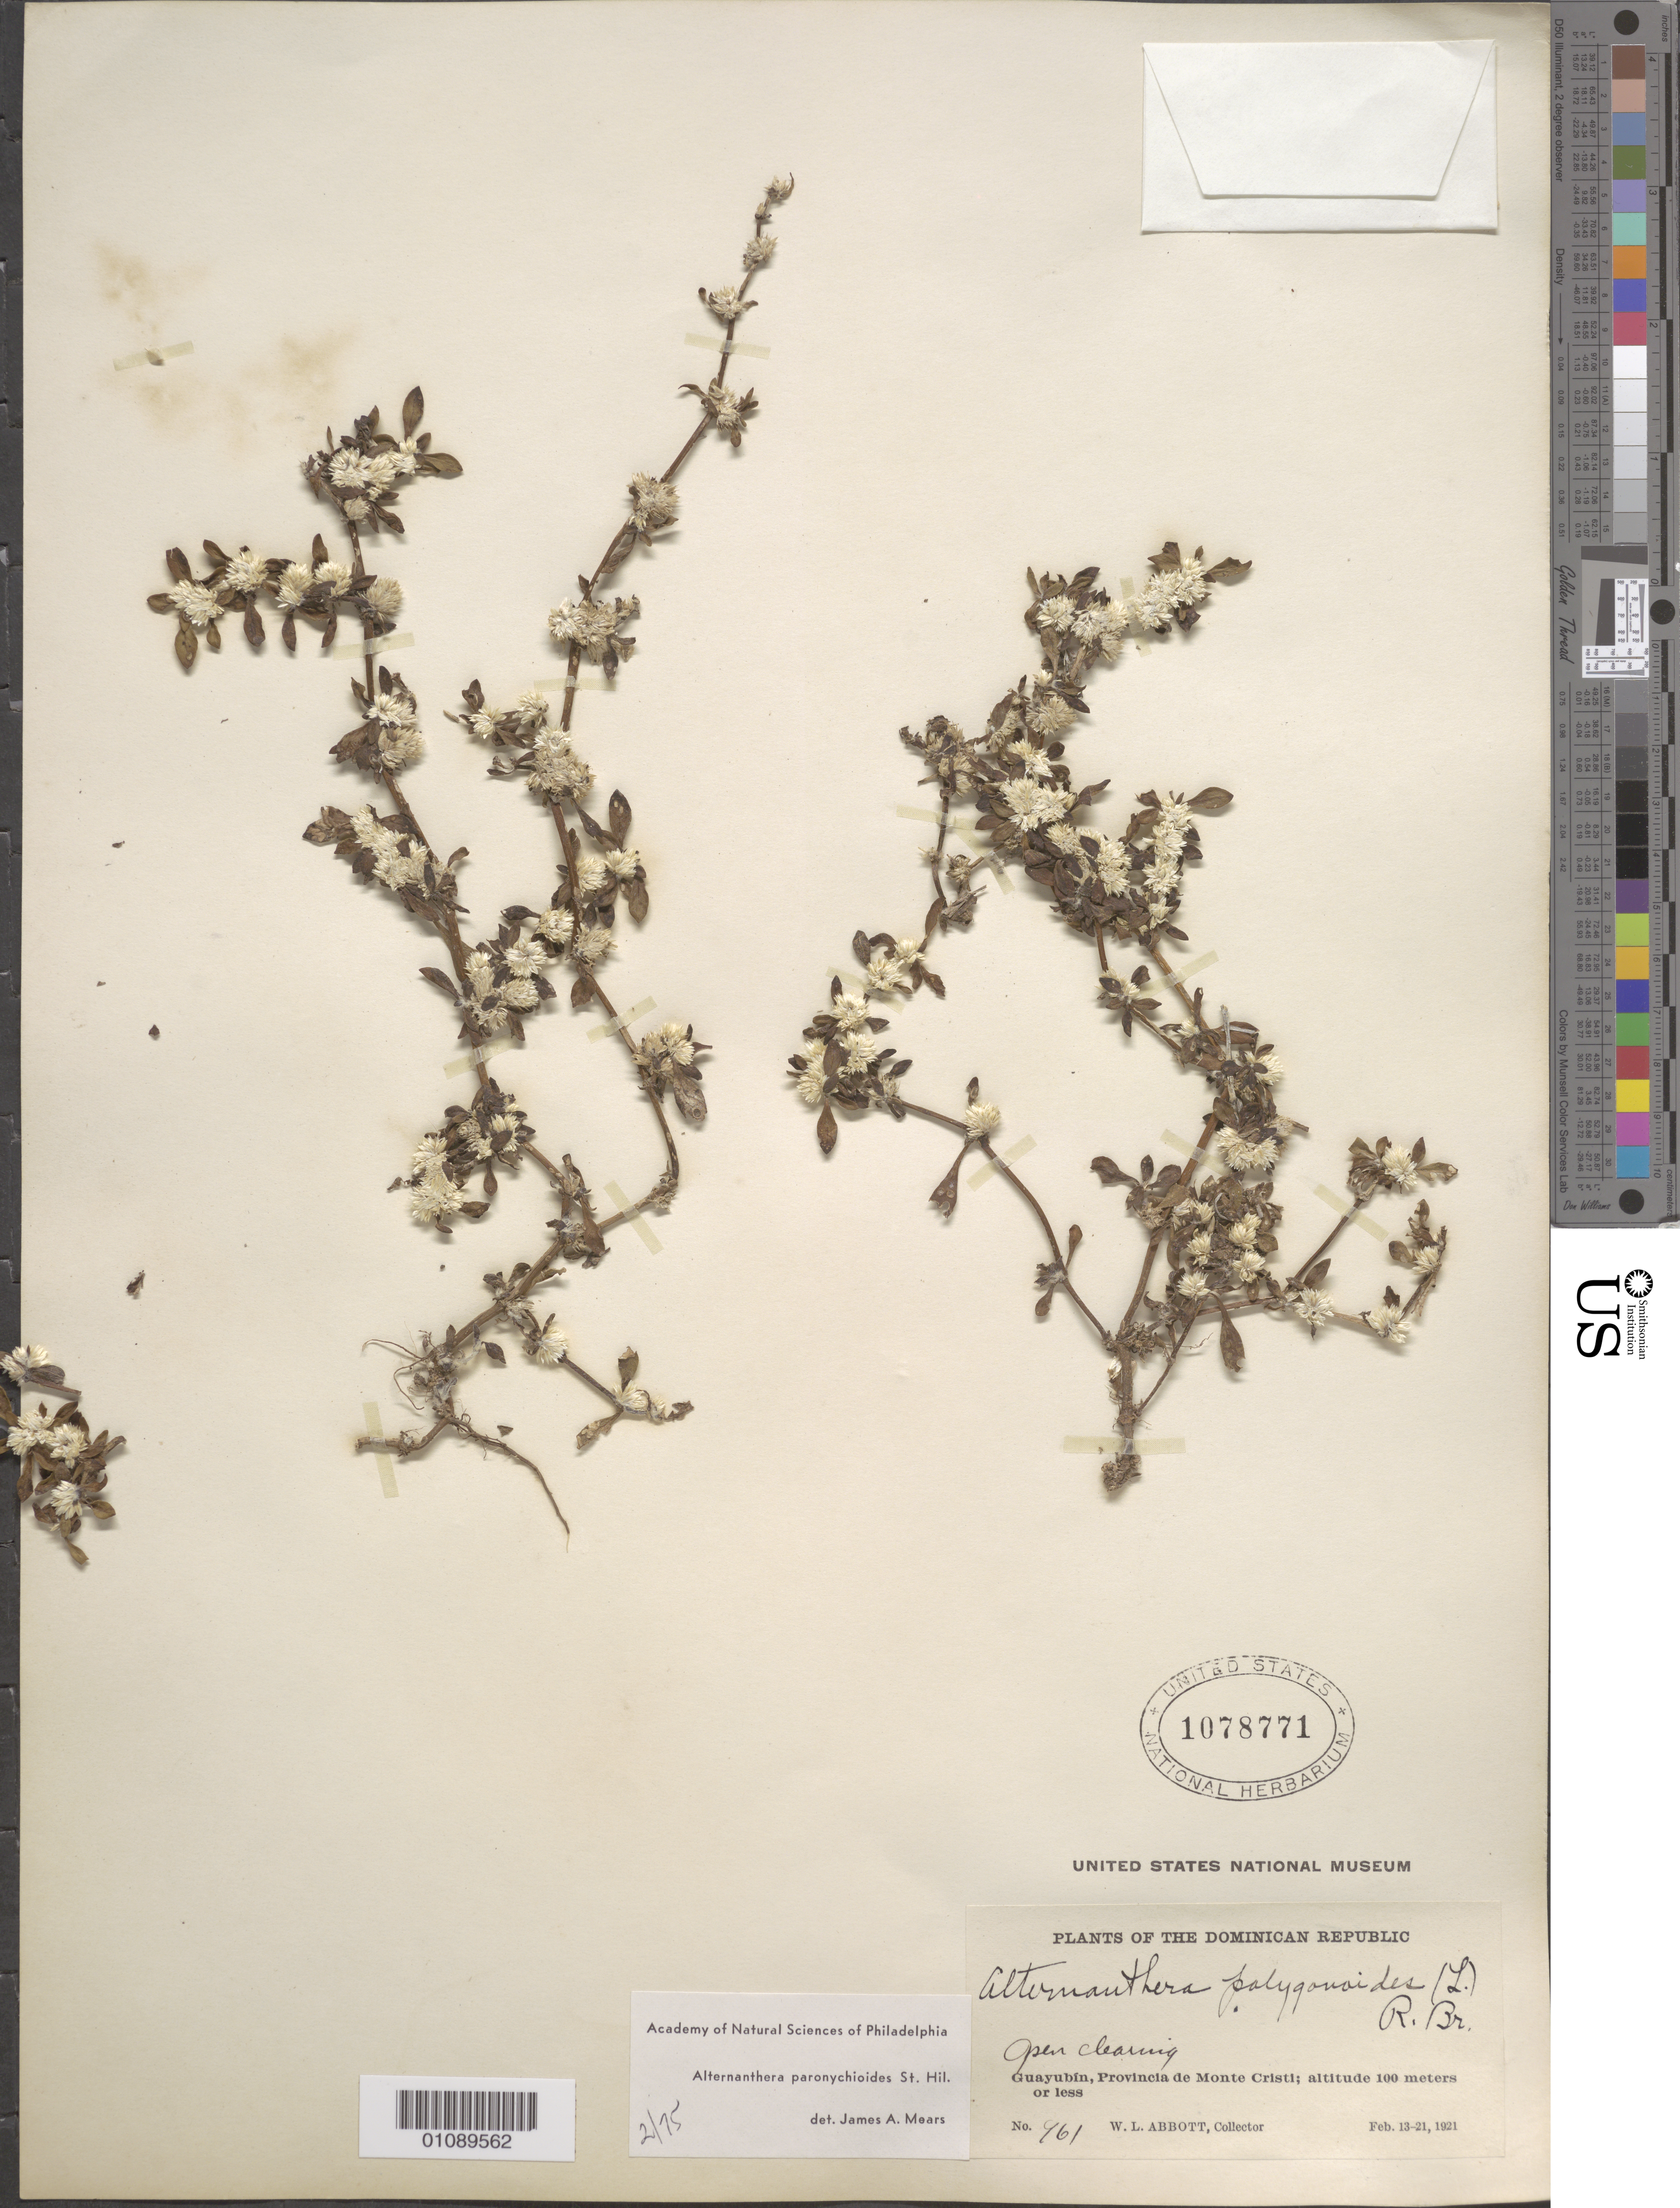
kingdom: Plantae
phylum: Tracheophyta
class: Magnoliopsida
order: Caryophyllales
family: Amaranthaceae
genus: Alternanthera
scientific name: Alternanthera paronychioides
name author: A. St.-Hil.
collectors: W. L. Abbott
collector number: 961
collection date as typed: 13 Feb 1921 to 21 Feb 1921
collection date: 1921-02-13/1921-02-21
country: Dominican Republic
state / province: Monte Cristi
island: Hispaniola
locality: Provincia de Monte Cristi, Guayubin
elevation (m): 100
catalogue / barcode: US 1078771